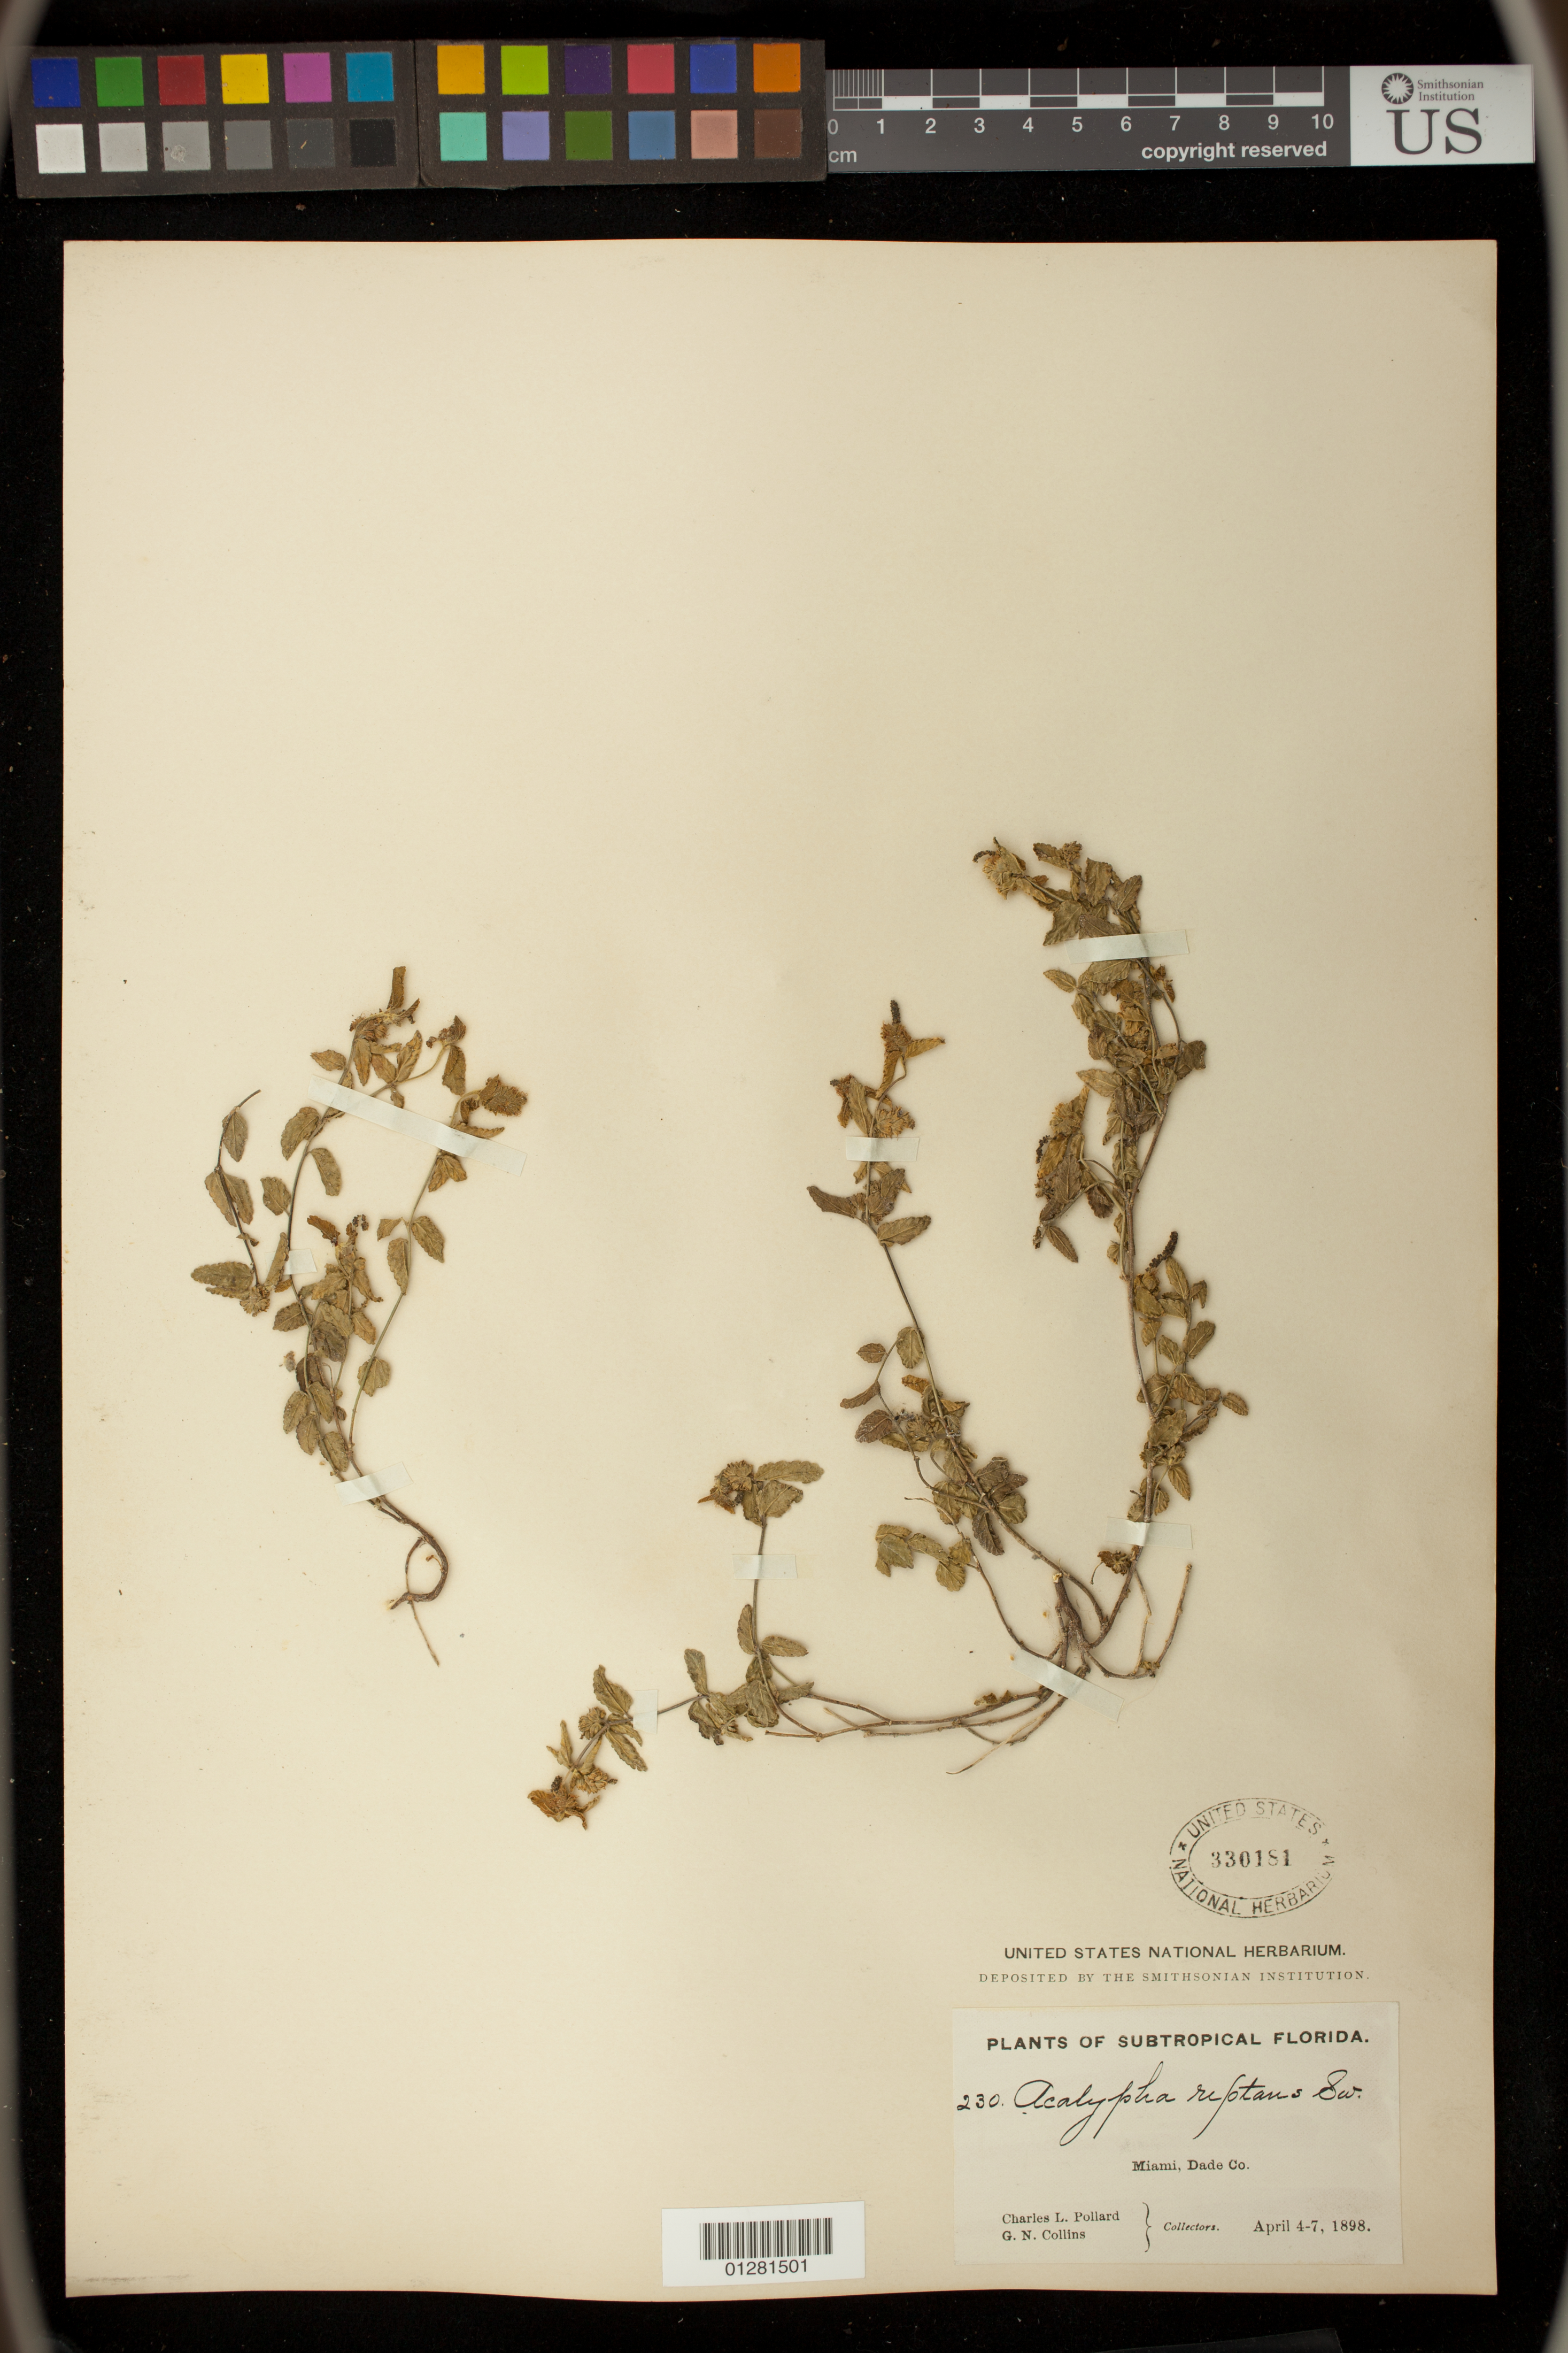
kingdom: Plantae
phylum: Tracheophyta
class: Magnoliopsida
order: Malpighiales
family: Euphorbiaceae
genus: Acalypha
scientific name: Acalypha corchorifolia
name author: Willd.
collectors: C. L. Pollard & G. Collins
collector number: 230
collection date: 1898-04-04/1898-04-07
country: United States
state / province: Florida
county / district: Miami-Dade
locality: Miami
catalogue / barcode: US 330181